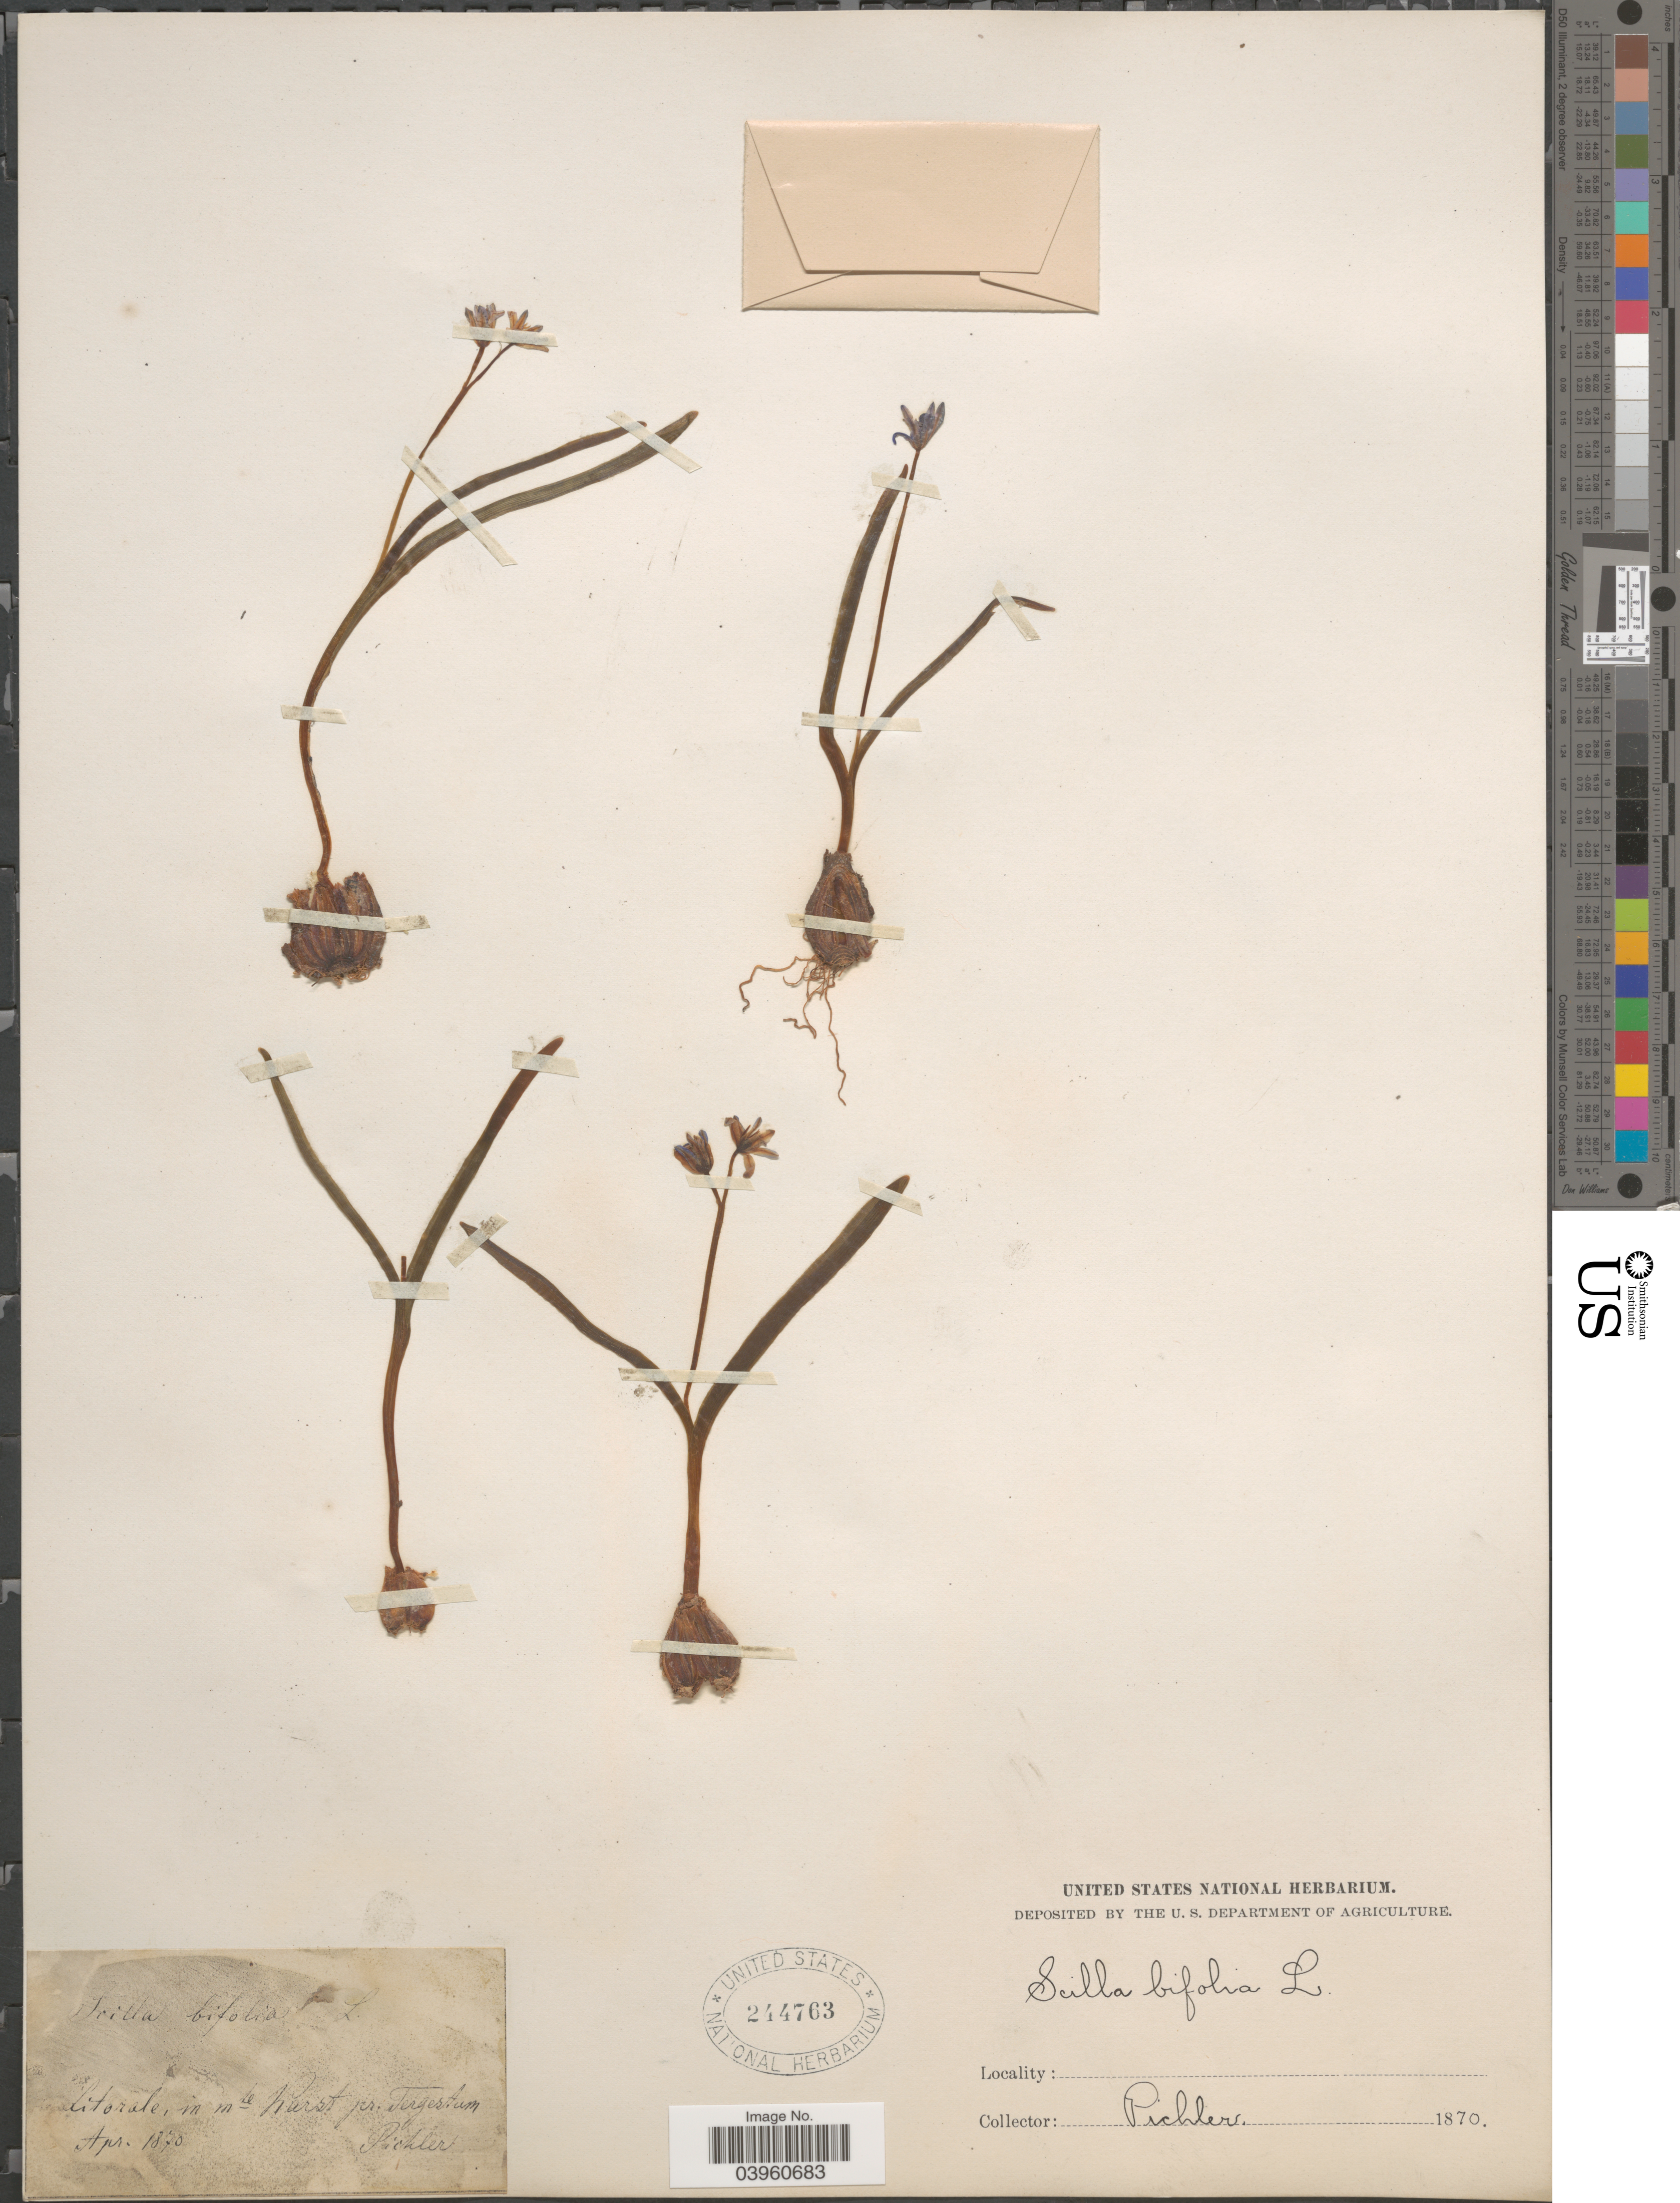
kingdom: Plantae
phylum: Tracheophyta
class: Liliopsida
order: Asparagales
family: Asparagaceae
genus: Scilla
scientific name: Scilla bifolia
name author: L.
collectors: Pichler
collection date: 1870-04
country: Italy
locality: Litorale, in mte Karst pr. Tergestum.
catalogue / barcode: US 244763